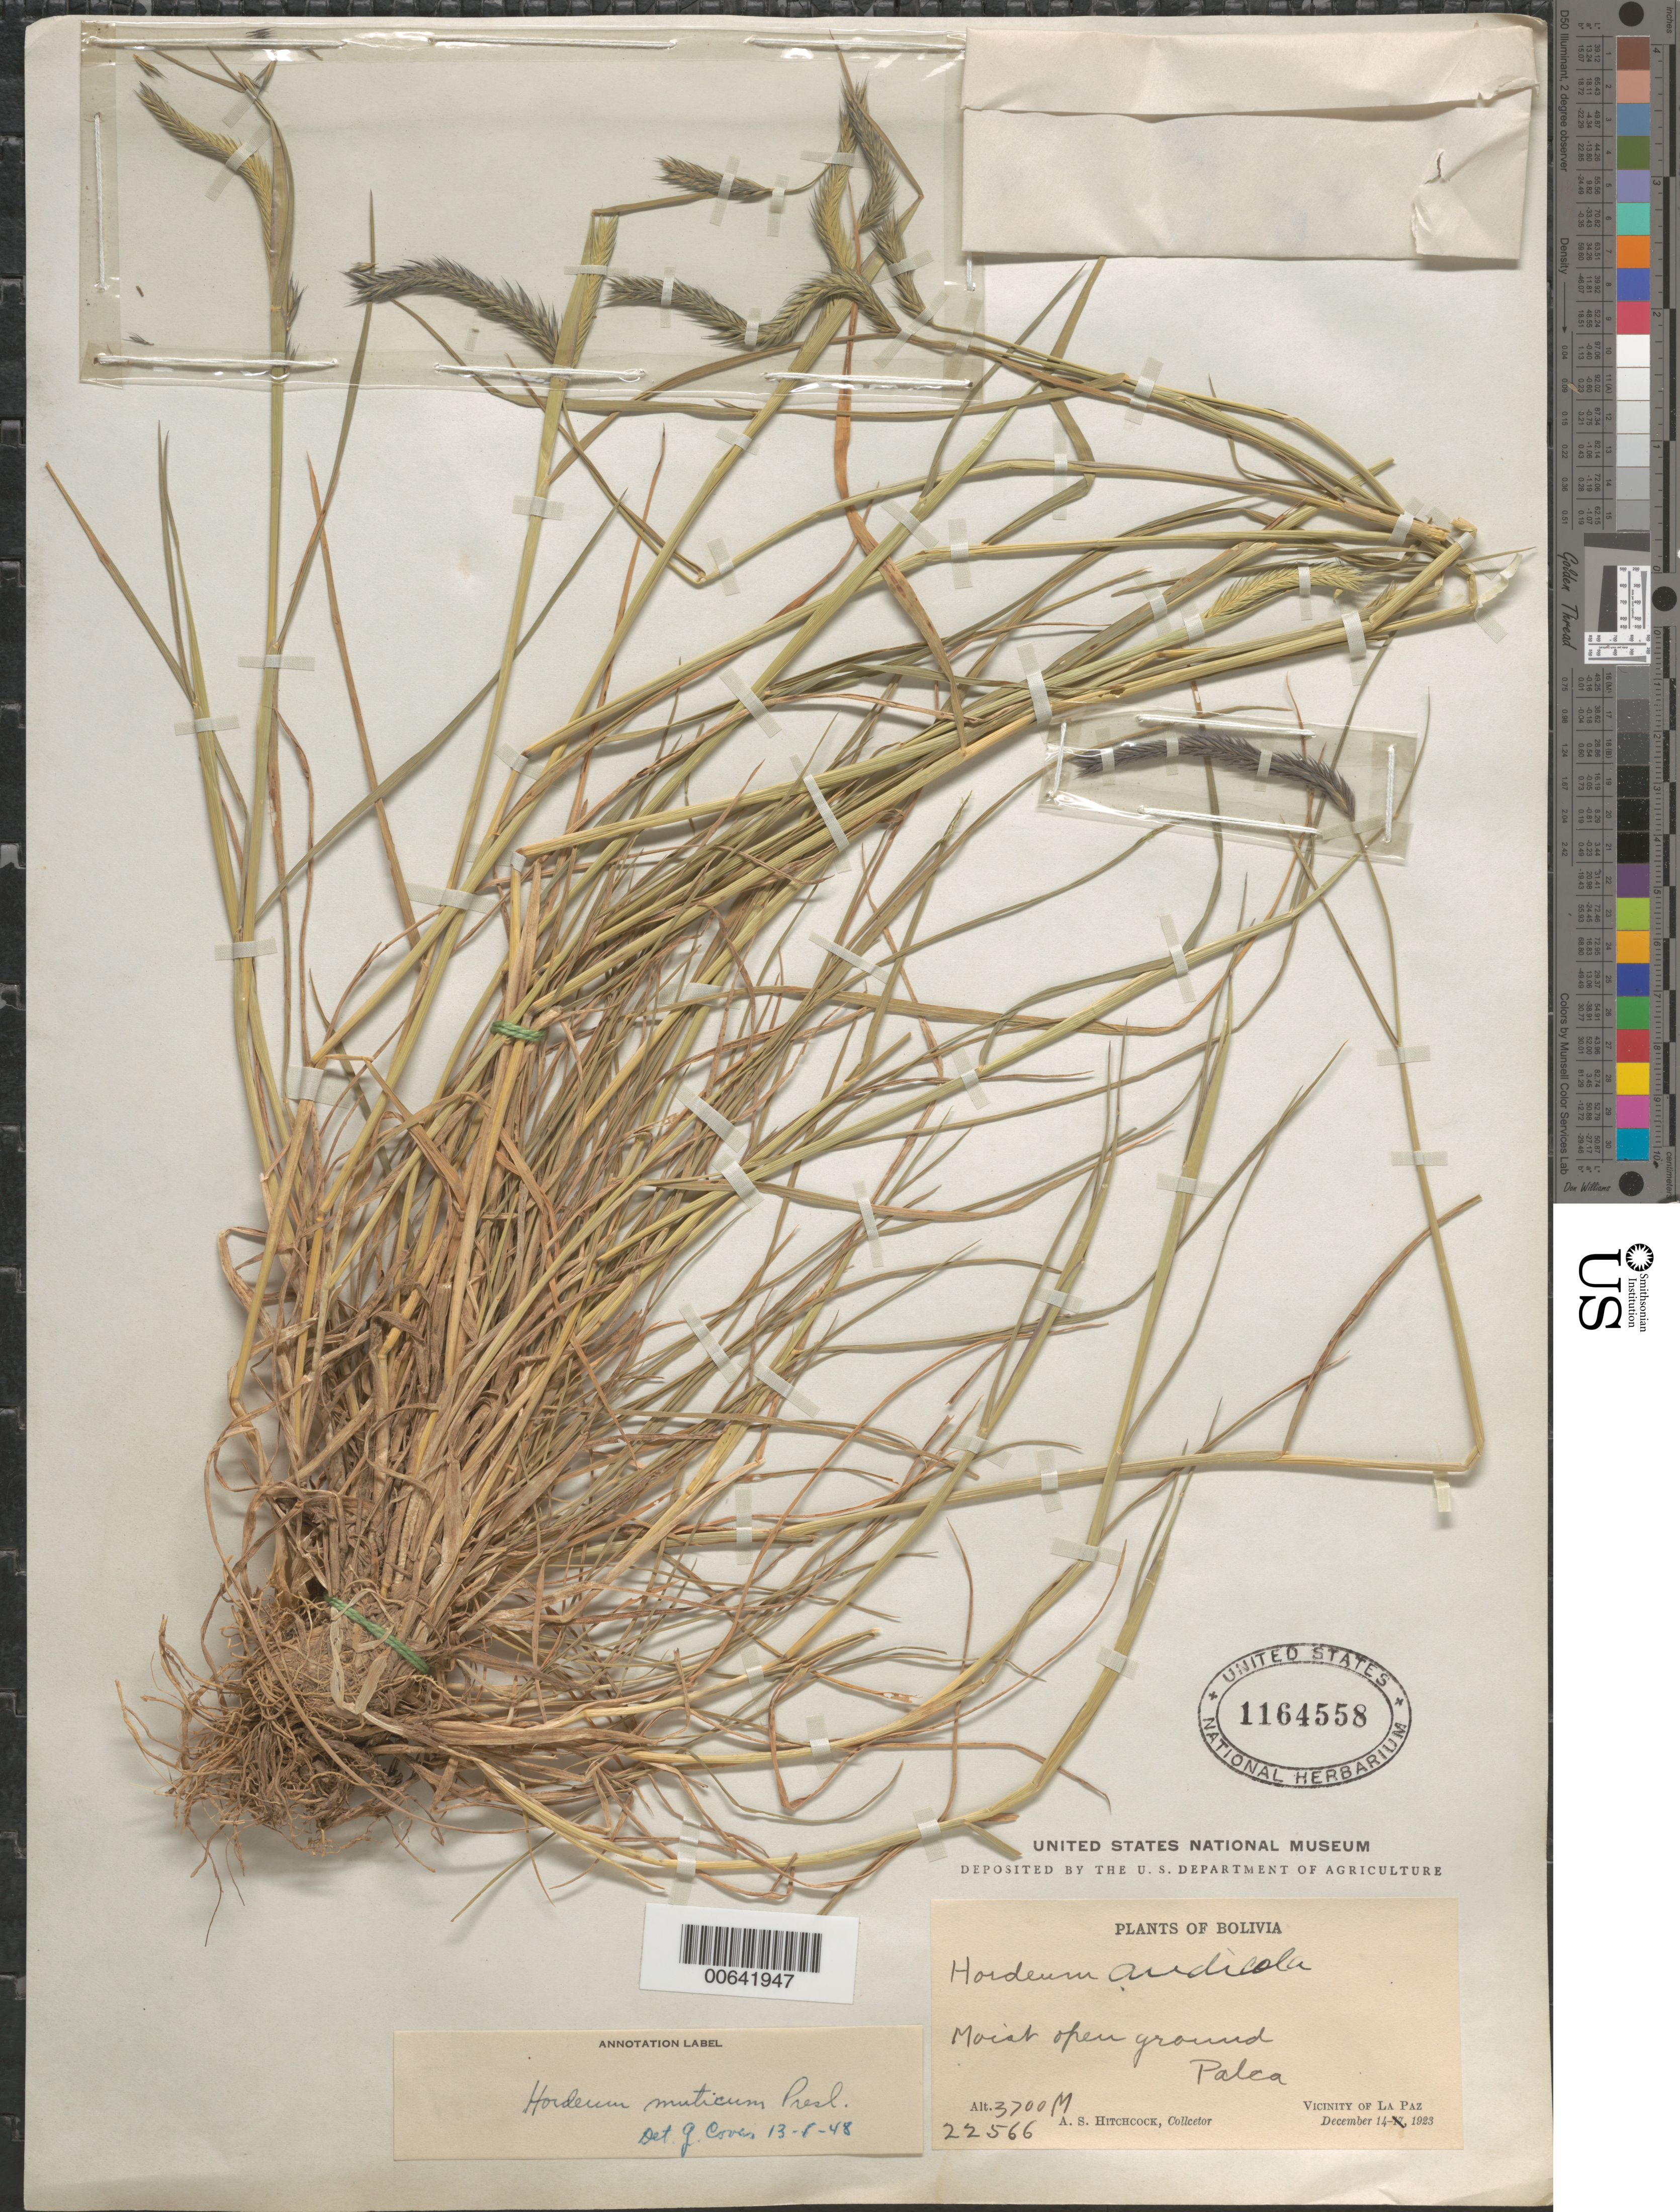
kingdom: Plantae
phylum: Tracheophyta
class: Liliopsida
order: Poales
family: Poaceae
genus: Hordeum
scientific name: Hordeum muticum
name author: J. Presl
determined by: Covas, G.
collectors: A. S. Hitchcock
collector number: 22566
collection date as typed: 14 Dec 1923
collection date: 1923-12-14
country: Bolivia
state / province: La Paz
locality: Palca. Alrededores de La Paz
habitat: Suelo húmedo.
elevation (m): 3700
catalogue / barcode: US 1164558